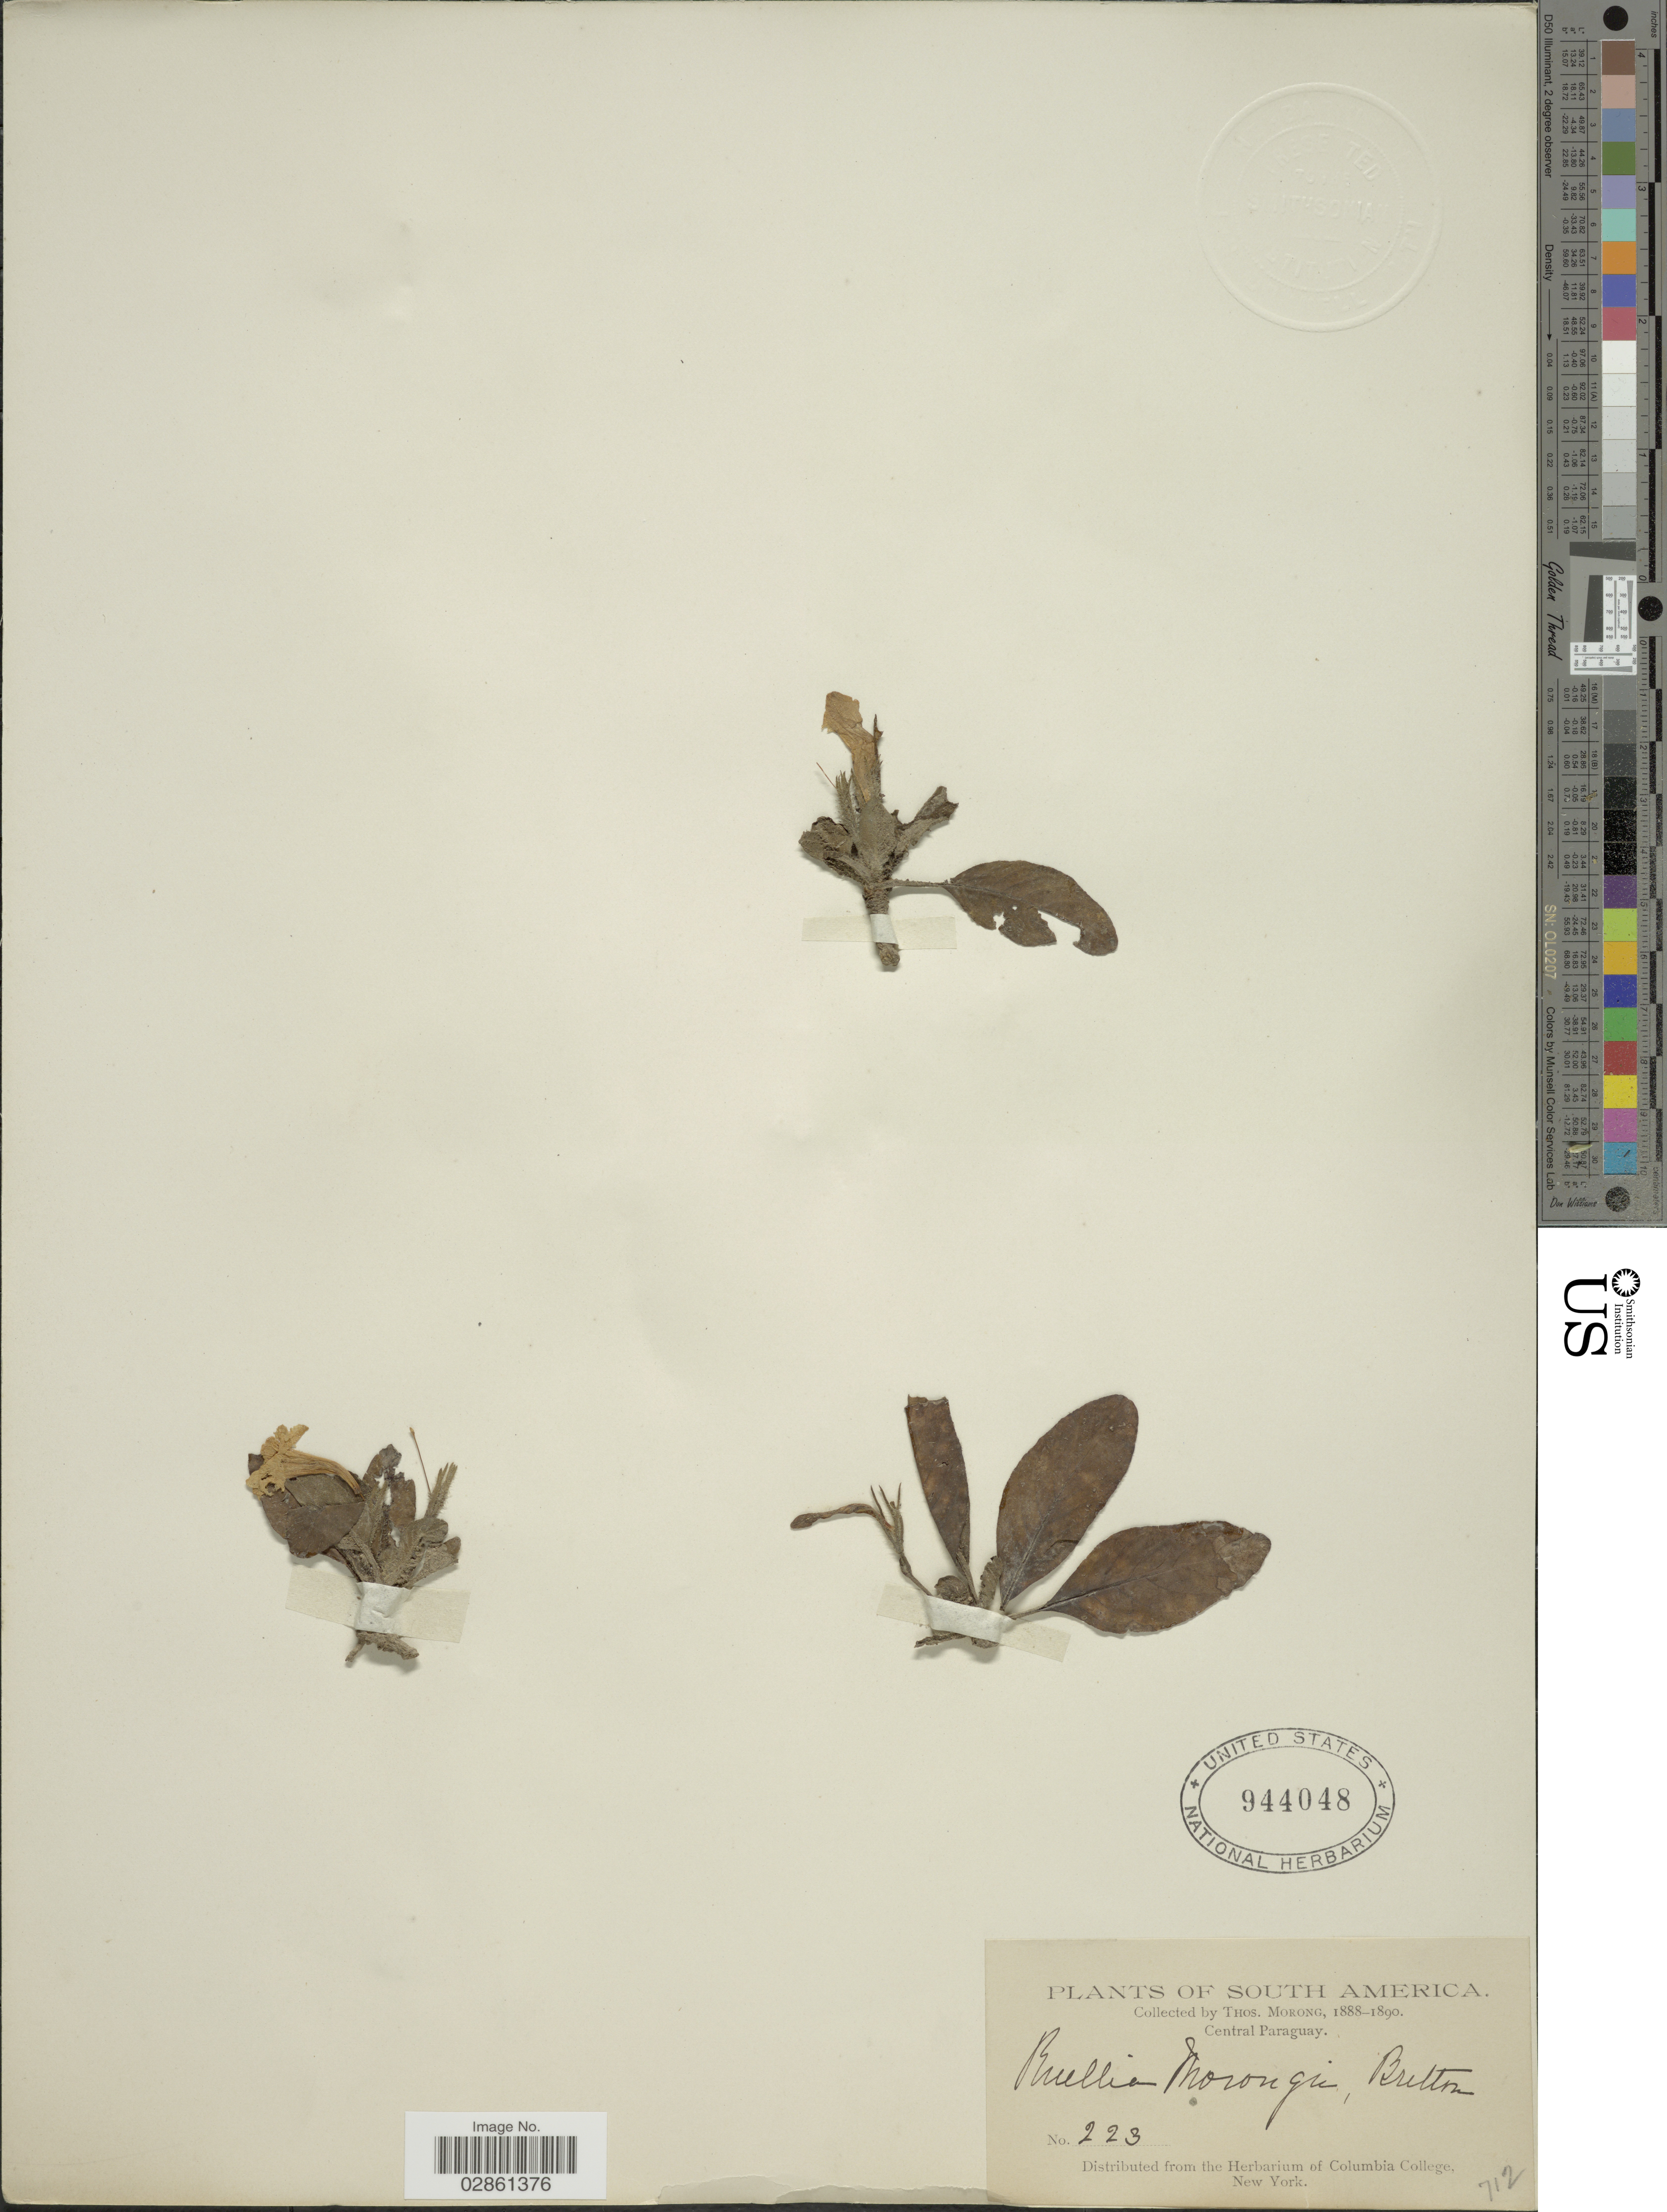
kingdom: Plantae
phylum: Tracheophyta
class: Magnoliopsida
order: Lamiales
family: Acanthaceae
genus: Ruellia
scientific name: Ruellia morongii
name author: Britton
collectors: ex herb. T. Morong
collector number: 223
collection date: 1888/1890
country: Paraguay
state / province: Central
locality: Central Paraguay.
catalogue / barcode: US 944048